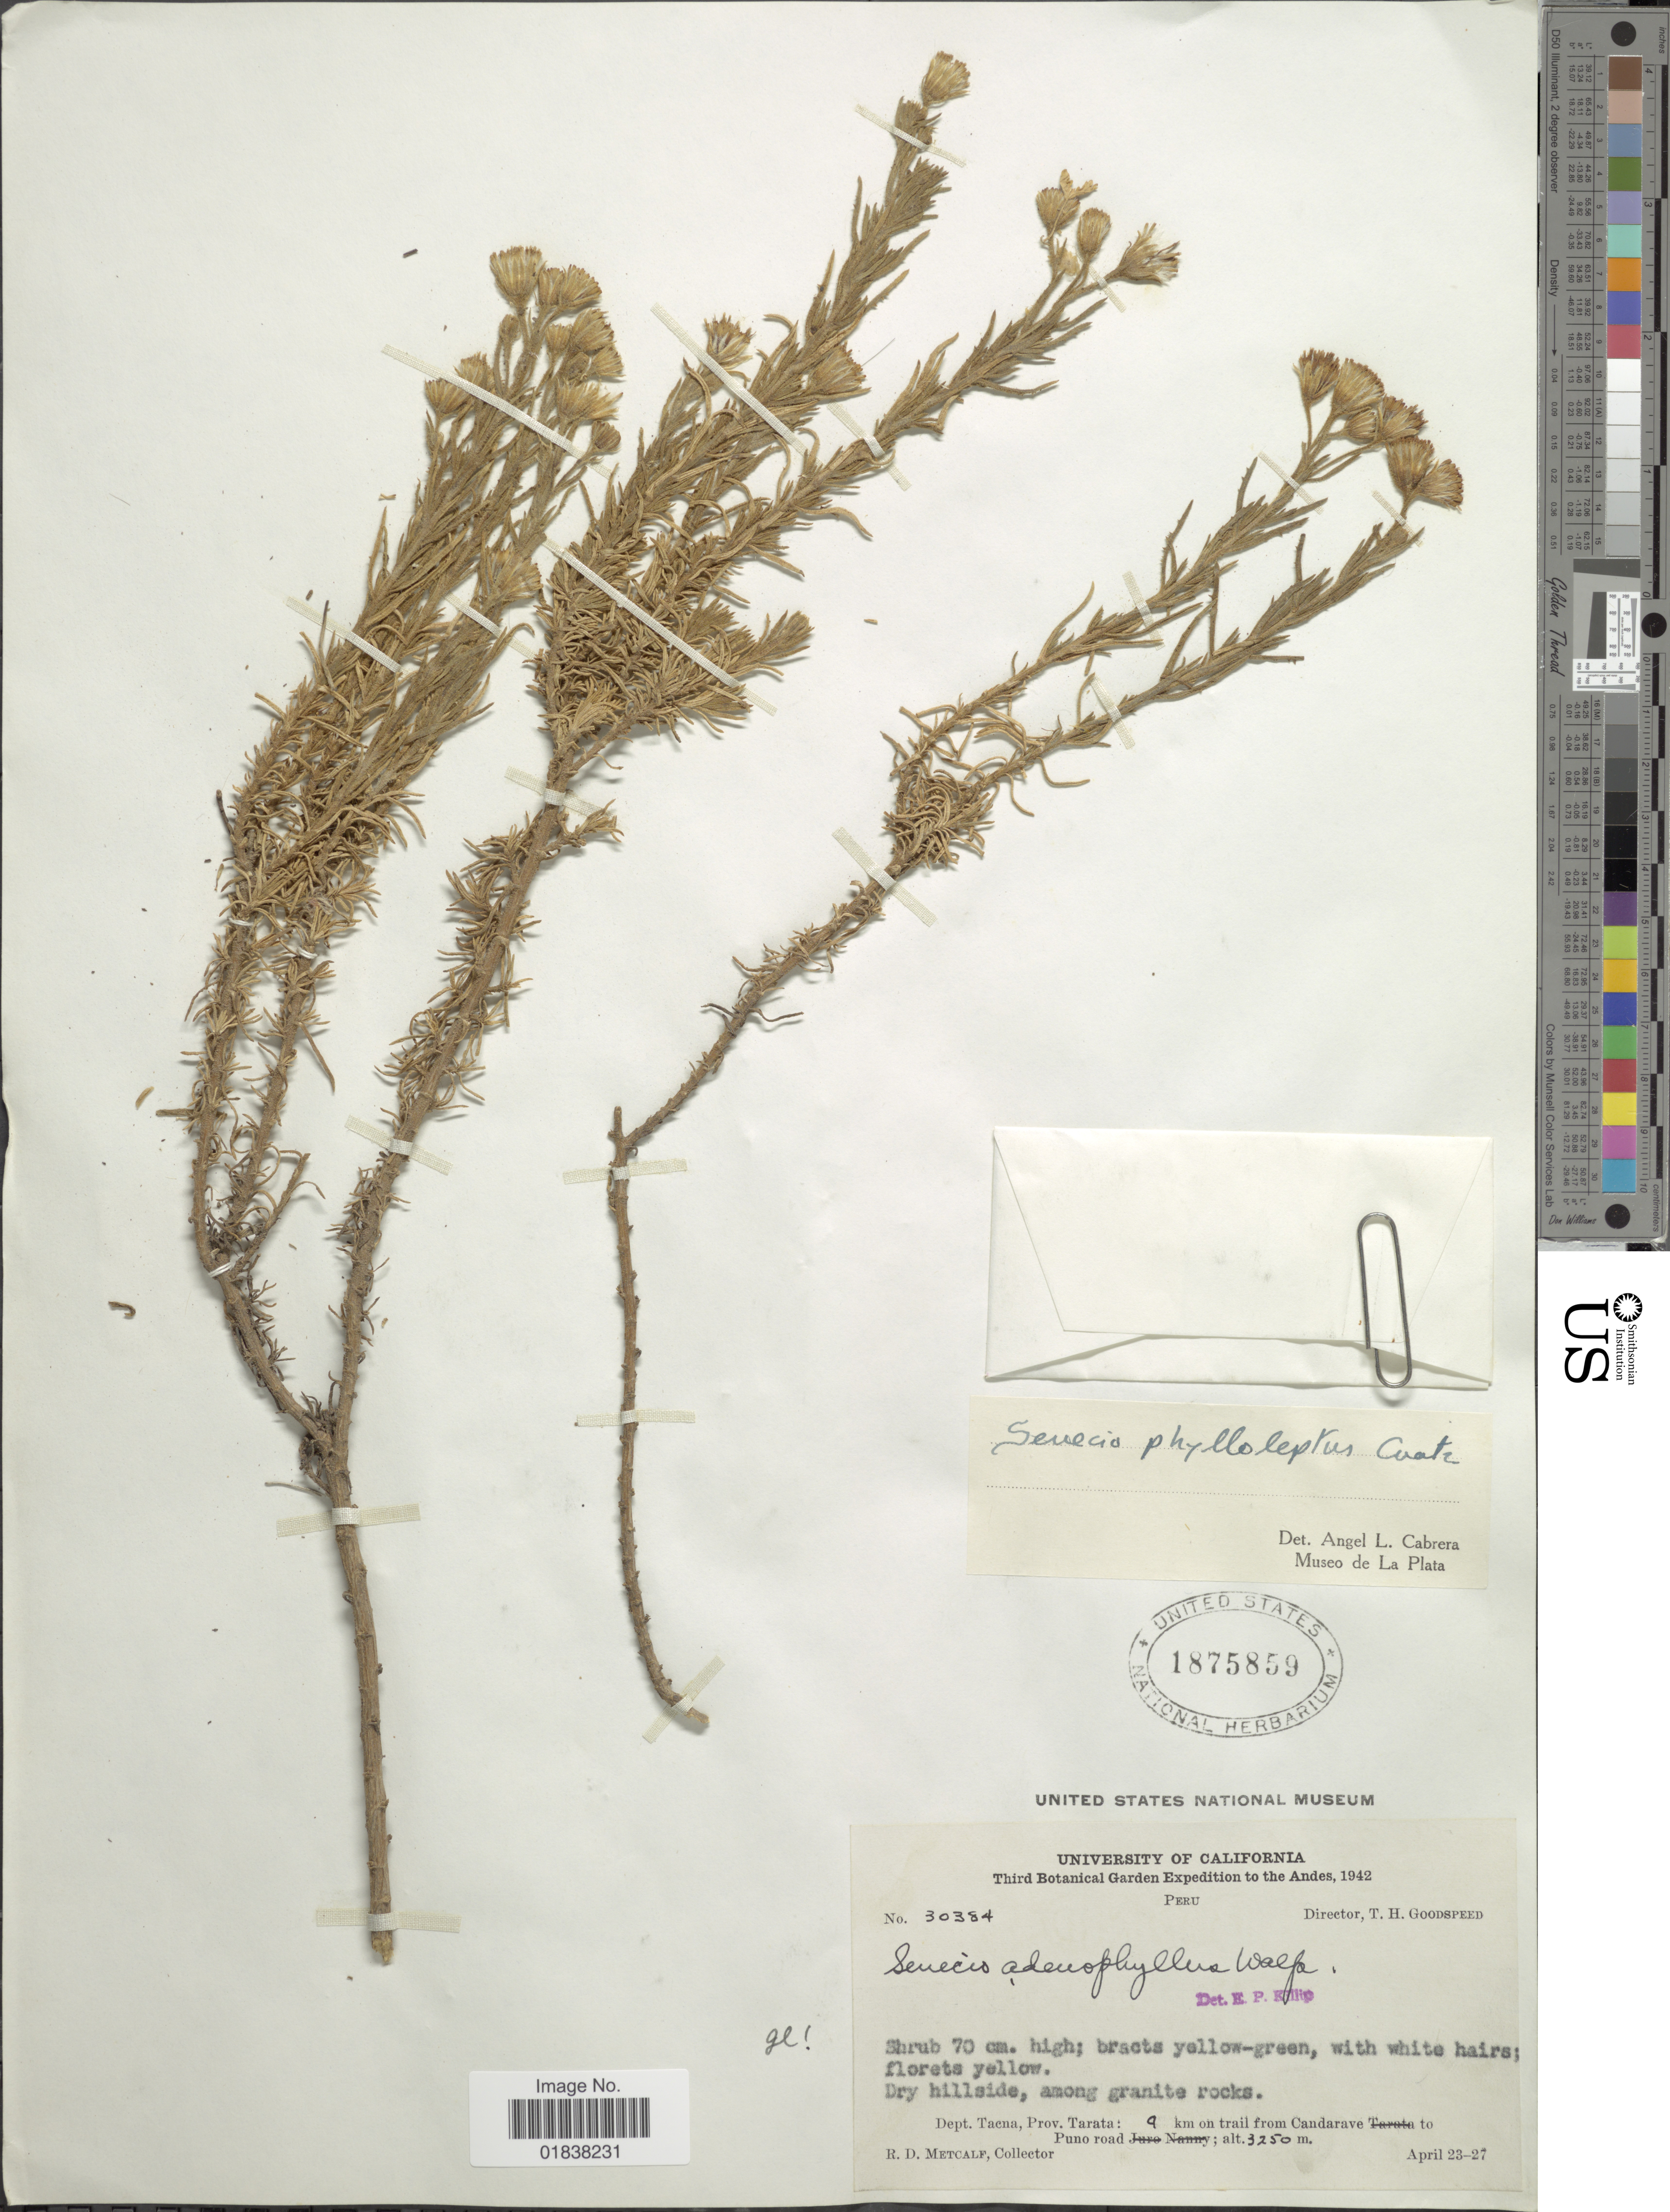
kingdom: Plantae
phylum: Tracheophyta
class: Magnoliopsida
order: Asterales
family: Asteraceae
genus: Senecio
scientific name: Senecio phylloleptus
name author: Cuatrec.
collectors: R. D. Metcalf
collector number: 30384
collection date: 1942-04-23/1942-04-27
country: Peru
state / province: Tacna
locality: Andes, Prov. Tarata, 9 km on trail from Candarave to Puno road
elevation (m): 3250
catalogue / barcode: US 1875859